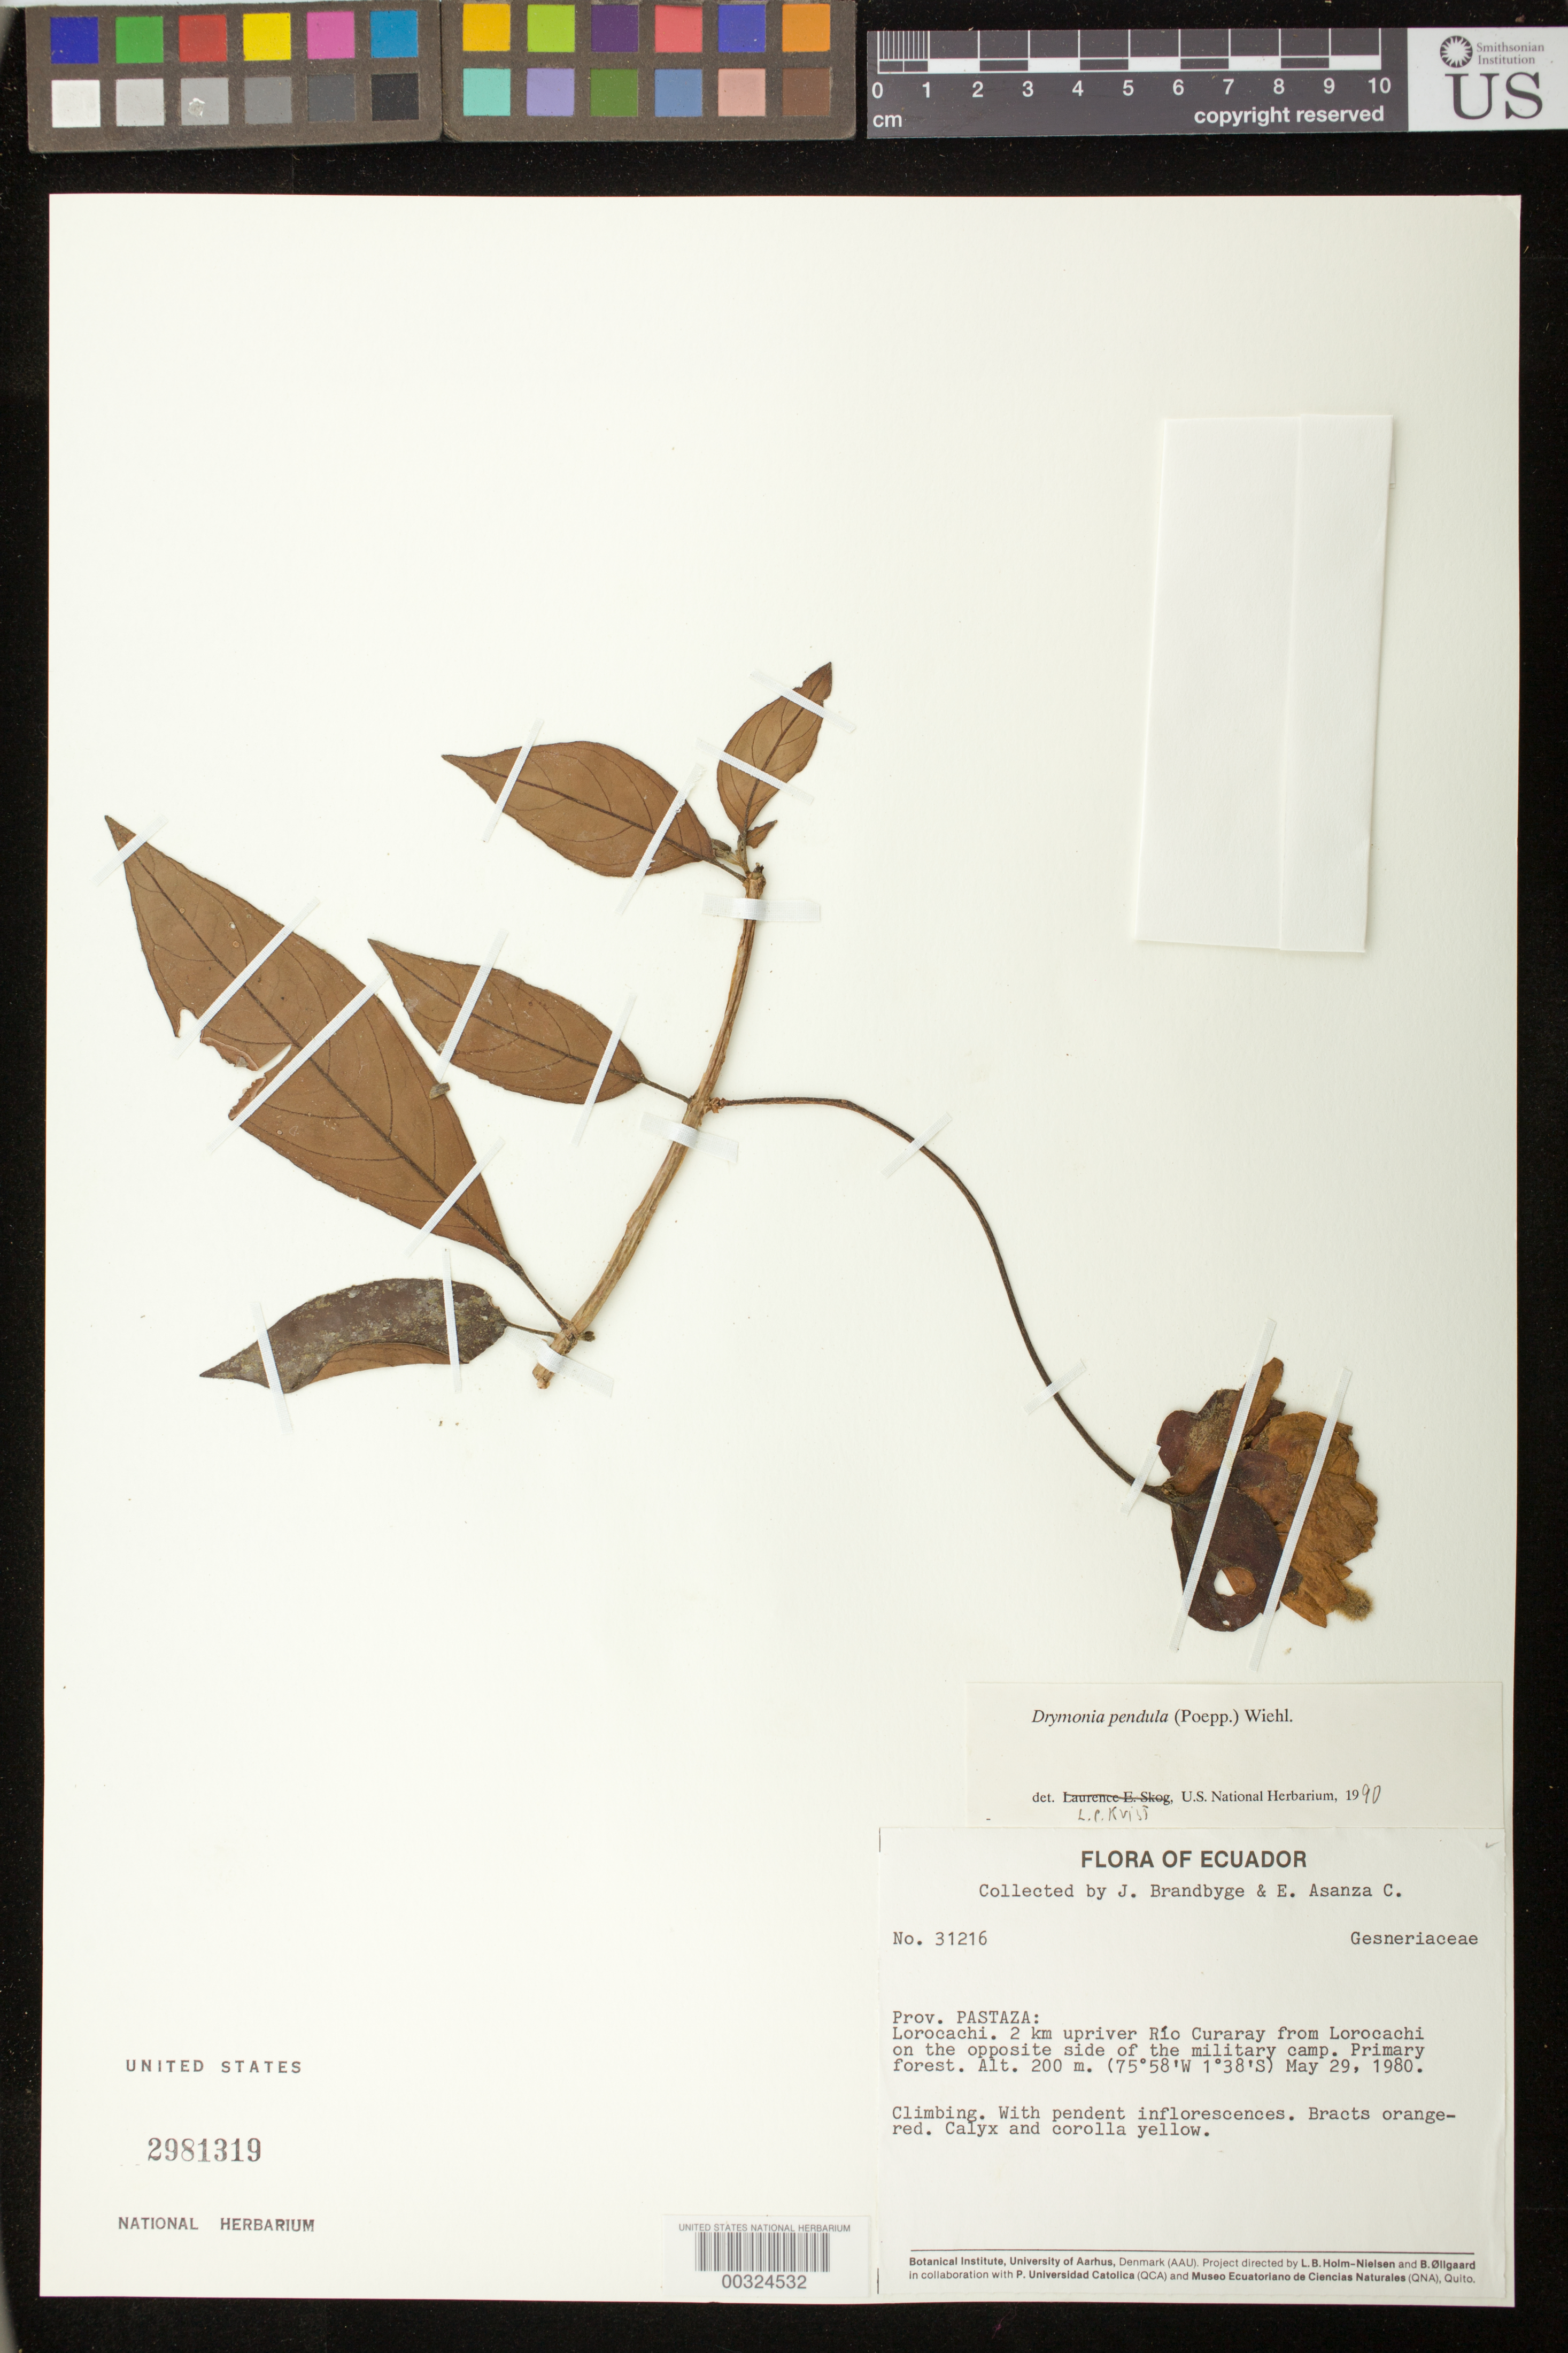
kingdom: Plantae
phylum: Tracheophyta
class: Magnoliopsida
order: Lamiales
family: Gesneriaceae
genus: Drymonia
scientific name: Drymonia pendula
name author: (Poepp.) Wiehler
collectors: J. Brandbyge & E. Asanza C.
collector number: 31216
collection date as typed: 29 May 1980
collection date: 1980-05-29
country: Ecuador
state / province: Pastaza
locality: Lorocachi, 2 km upriver Rio Curaray from Lorocachi on the opposite side of the military camp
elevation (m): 200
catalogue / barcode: US 2981319